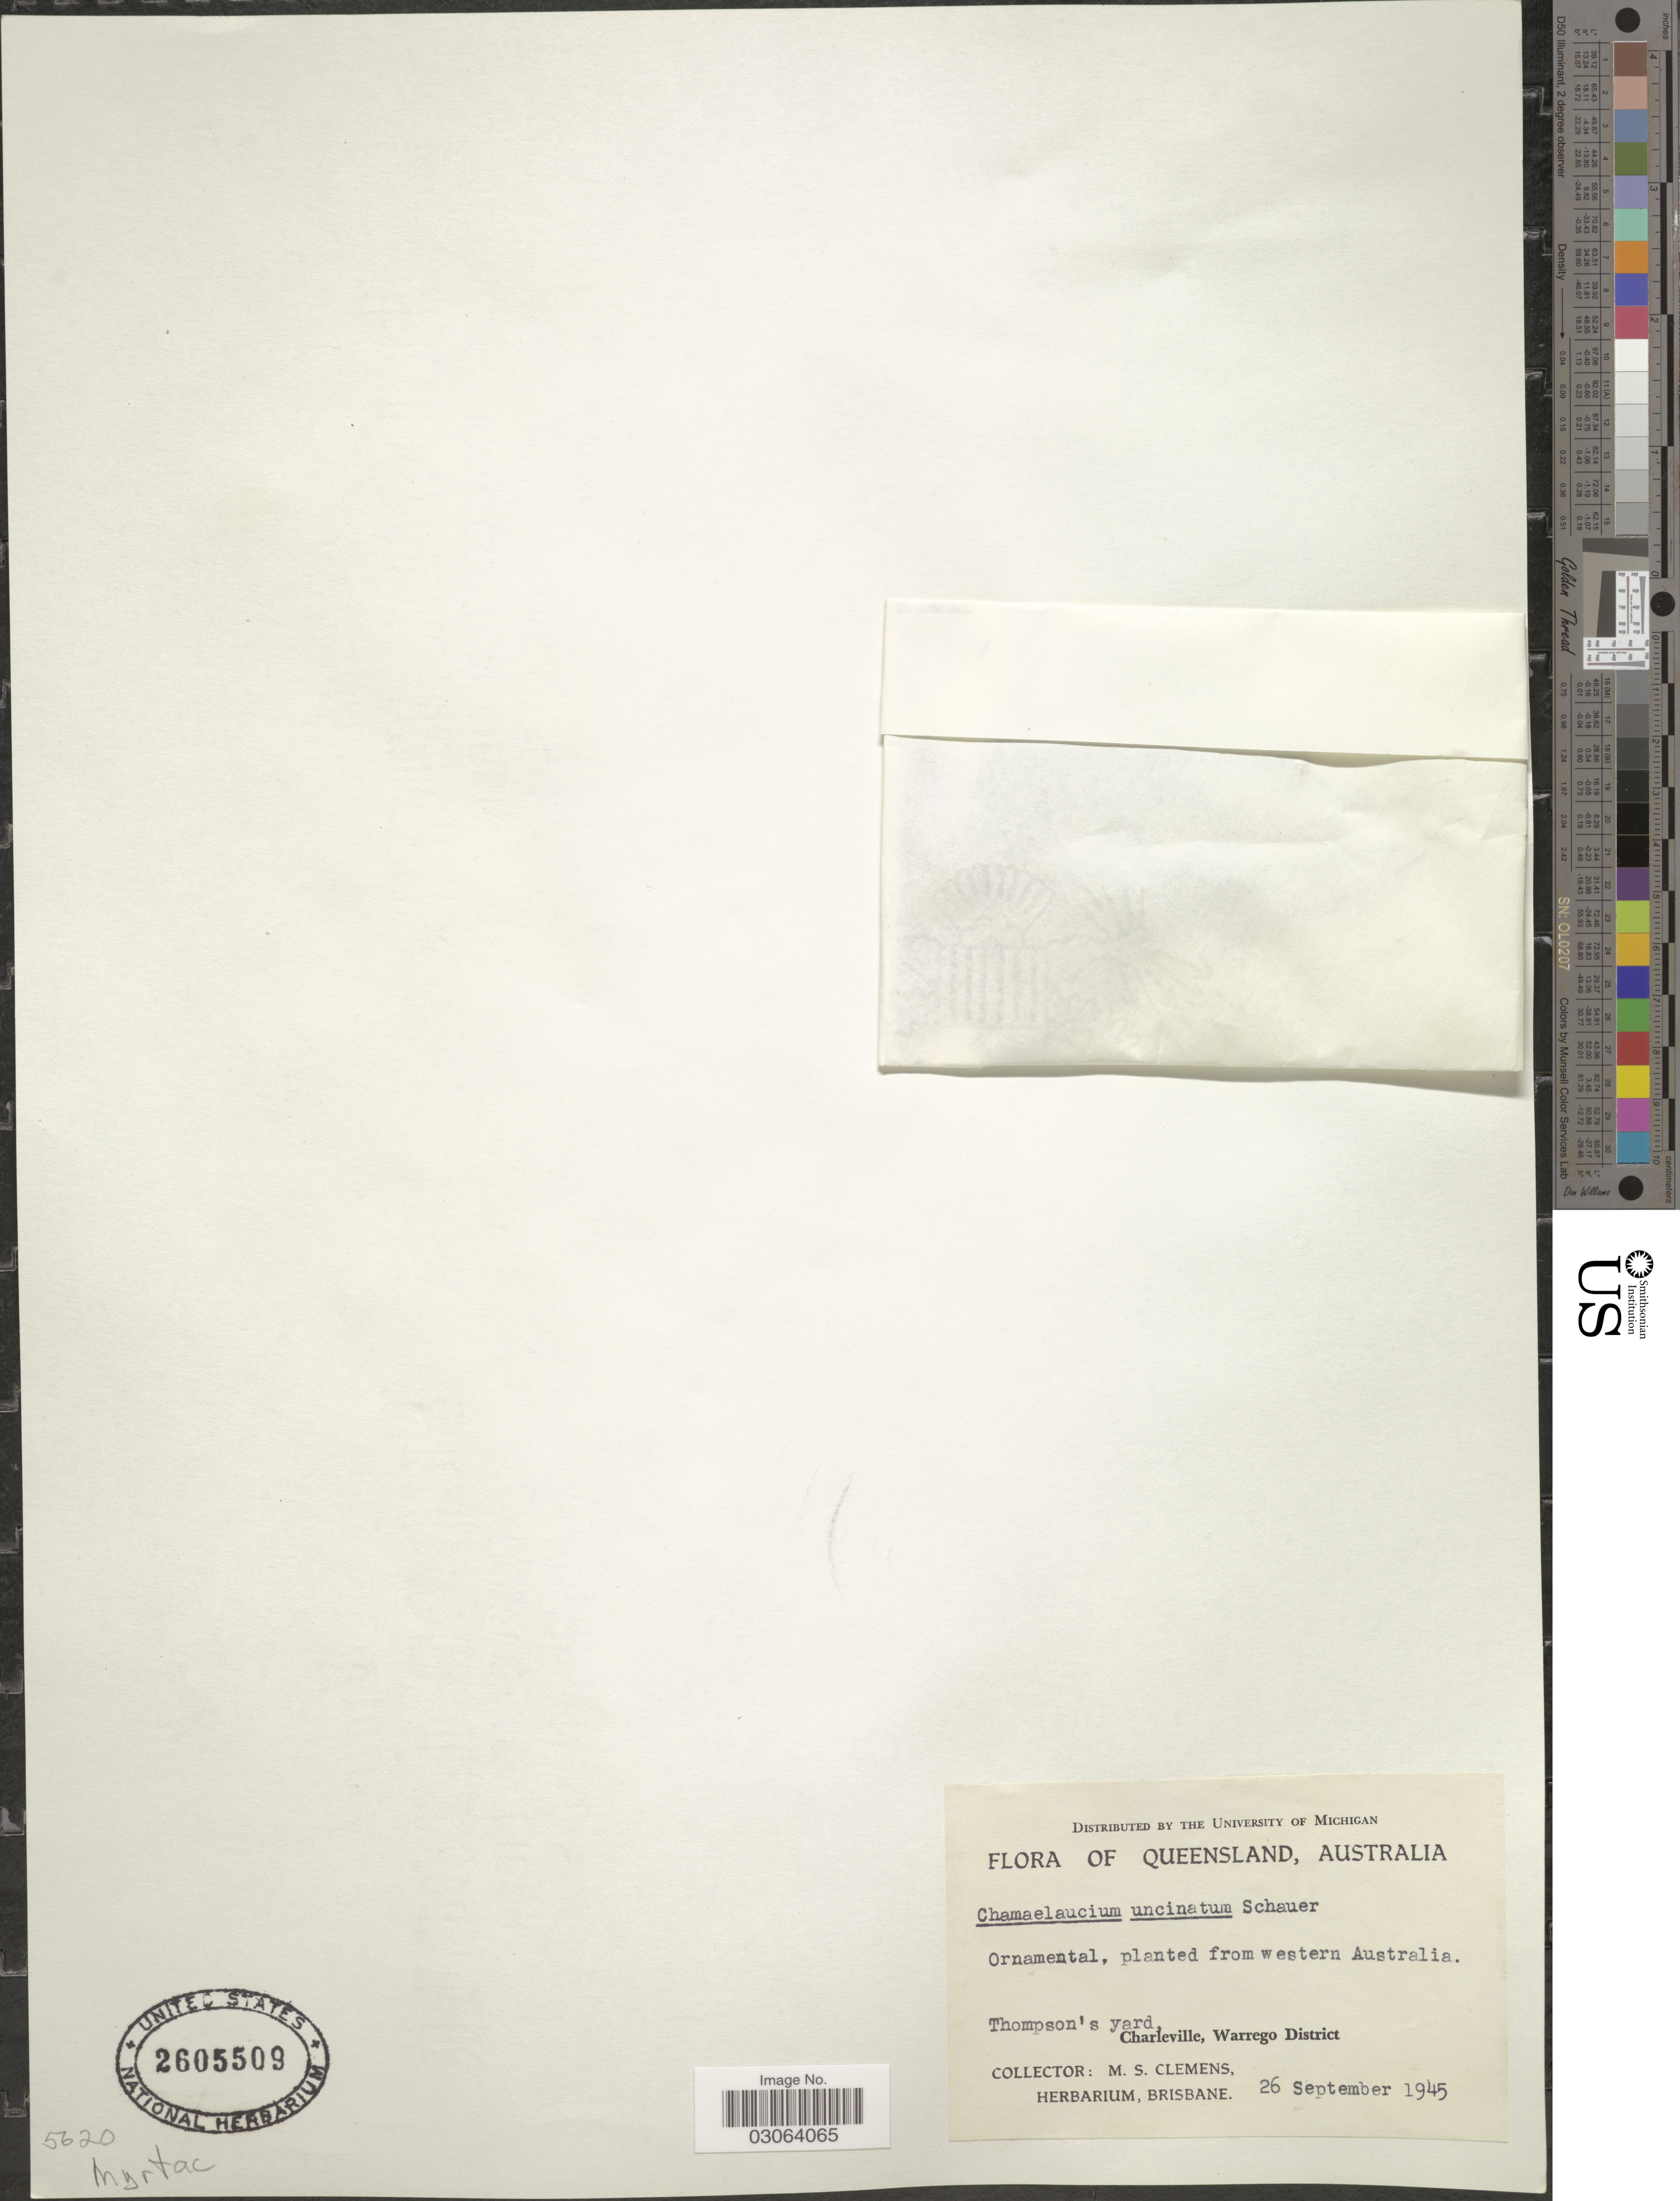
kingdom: Plantae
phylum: Tracheophyta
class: Magnoliopsida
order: Myrtales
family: Myrtaceae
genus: Chamelaucium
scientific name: Chamelaucium uncinatum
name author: Schauer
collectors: M. S. Clemens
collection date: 1945-09-26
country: Australia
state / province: Queensland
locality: Ornamental, planted from western Australia, Thompson's yard, Charleville, Warrego District.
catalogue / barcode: US 2605509